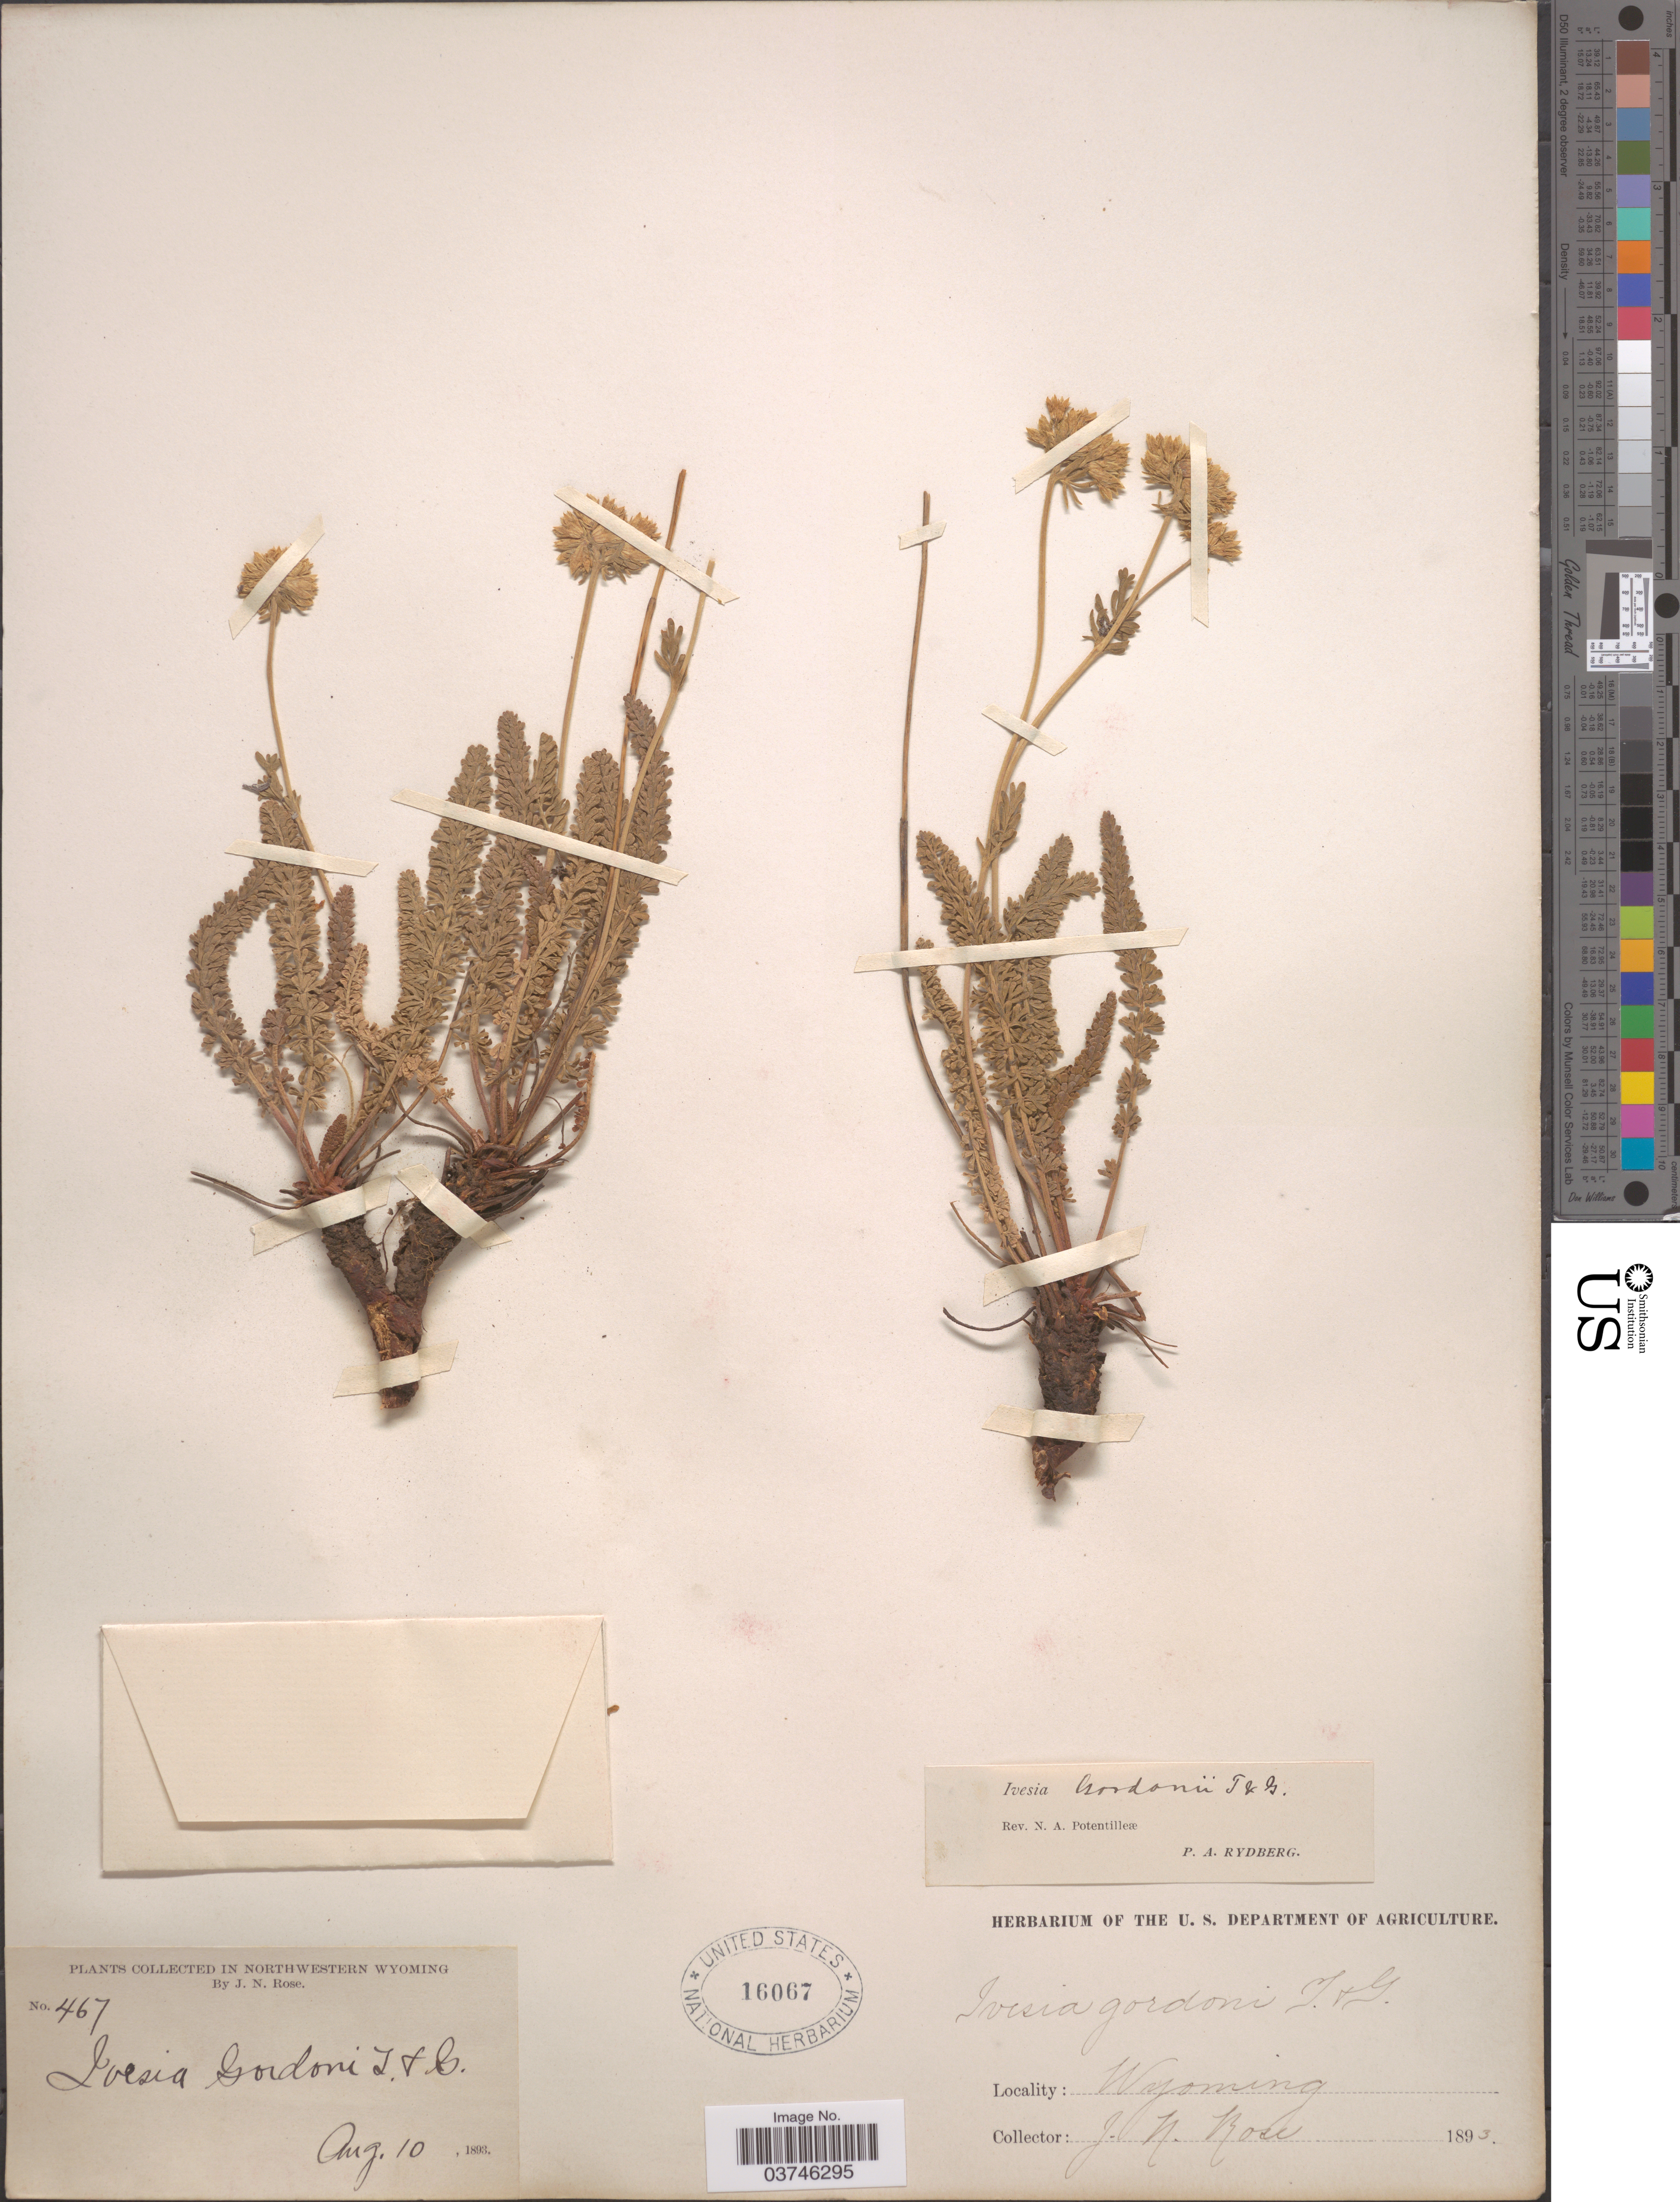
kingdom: Plantae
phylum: Tracheophyta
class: Magnoliopsida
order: Rosales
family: Rosaceae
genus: Potentilla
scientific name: Potentilla gordonii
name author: (Hook.) Greene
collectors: J. N. Rose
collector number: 467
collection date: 1893-08-10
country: United States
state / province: Wyoming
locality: Northwestern Wyoming.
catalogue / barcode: US 16067